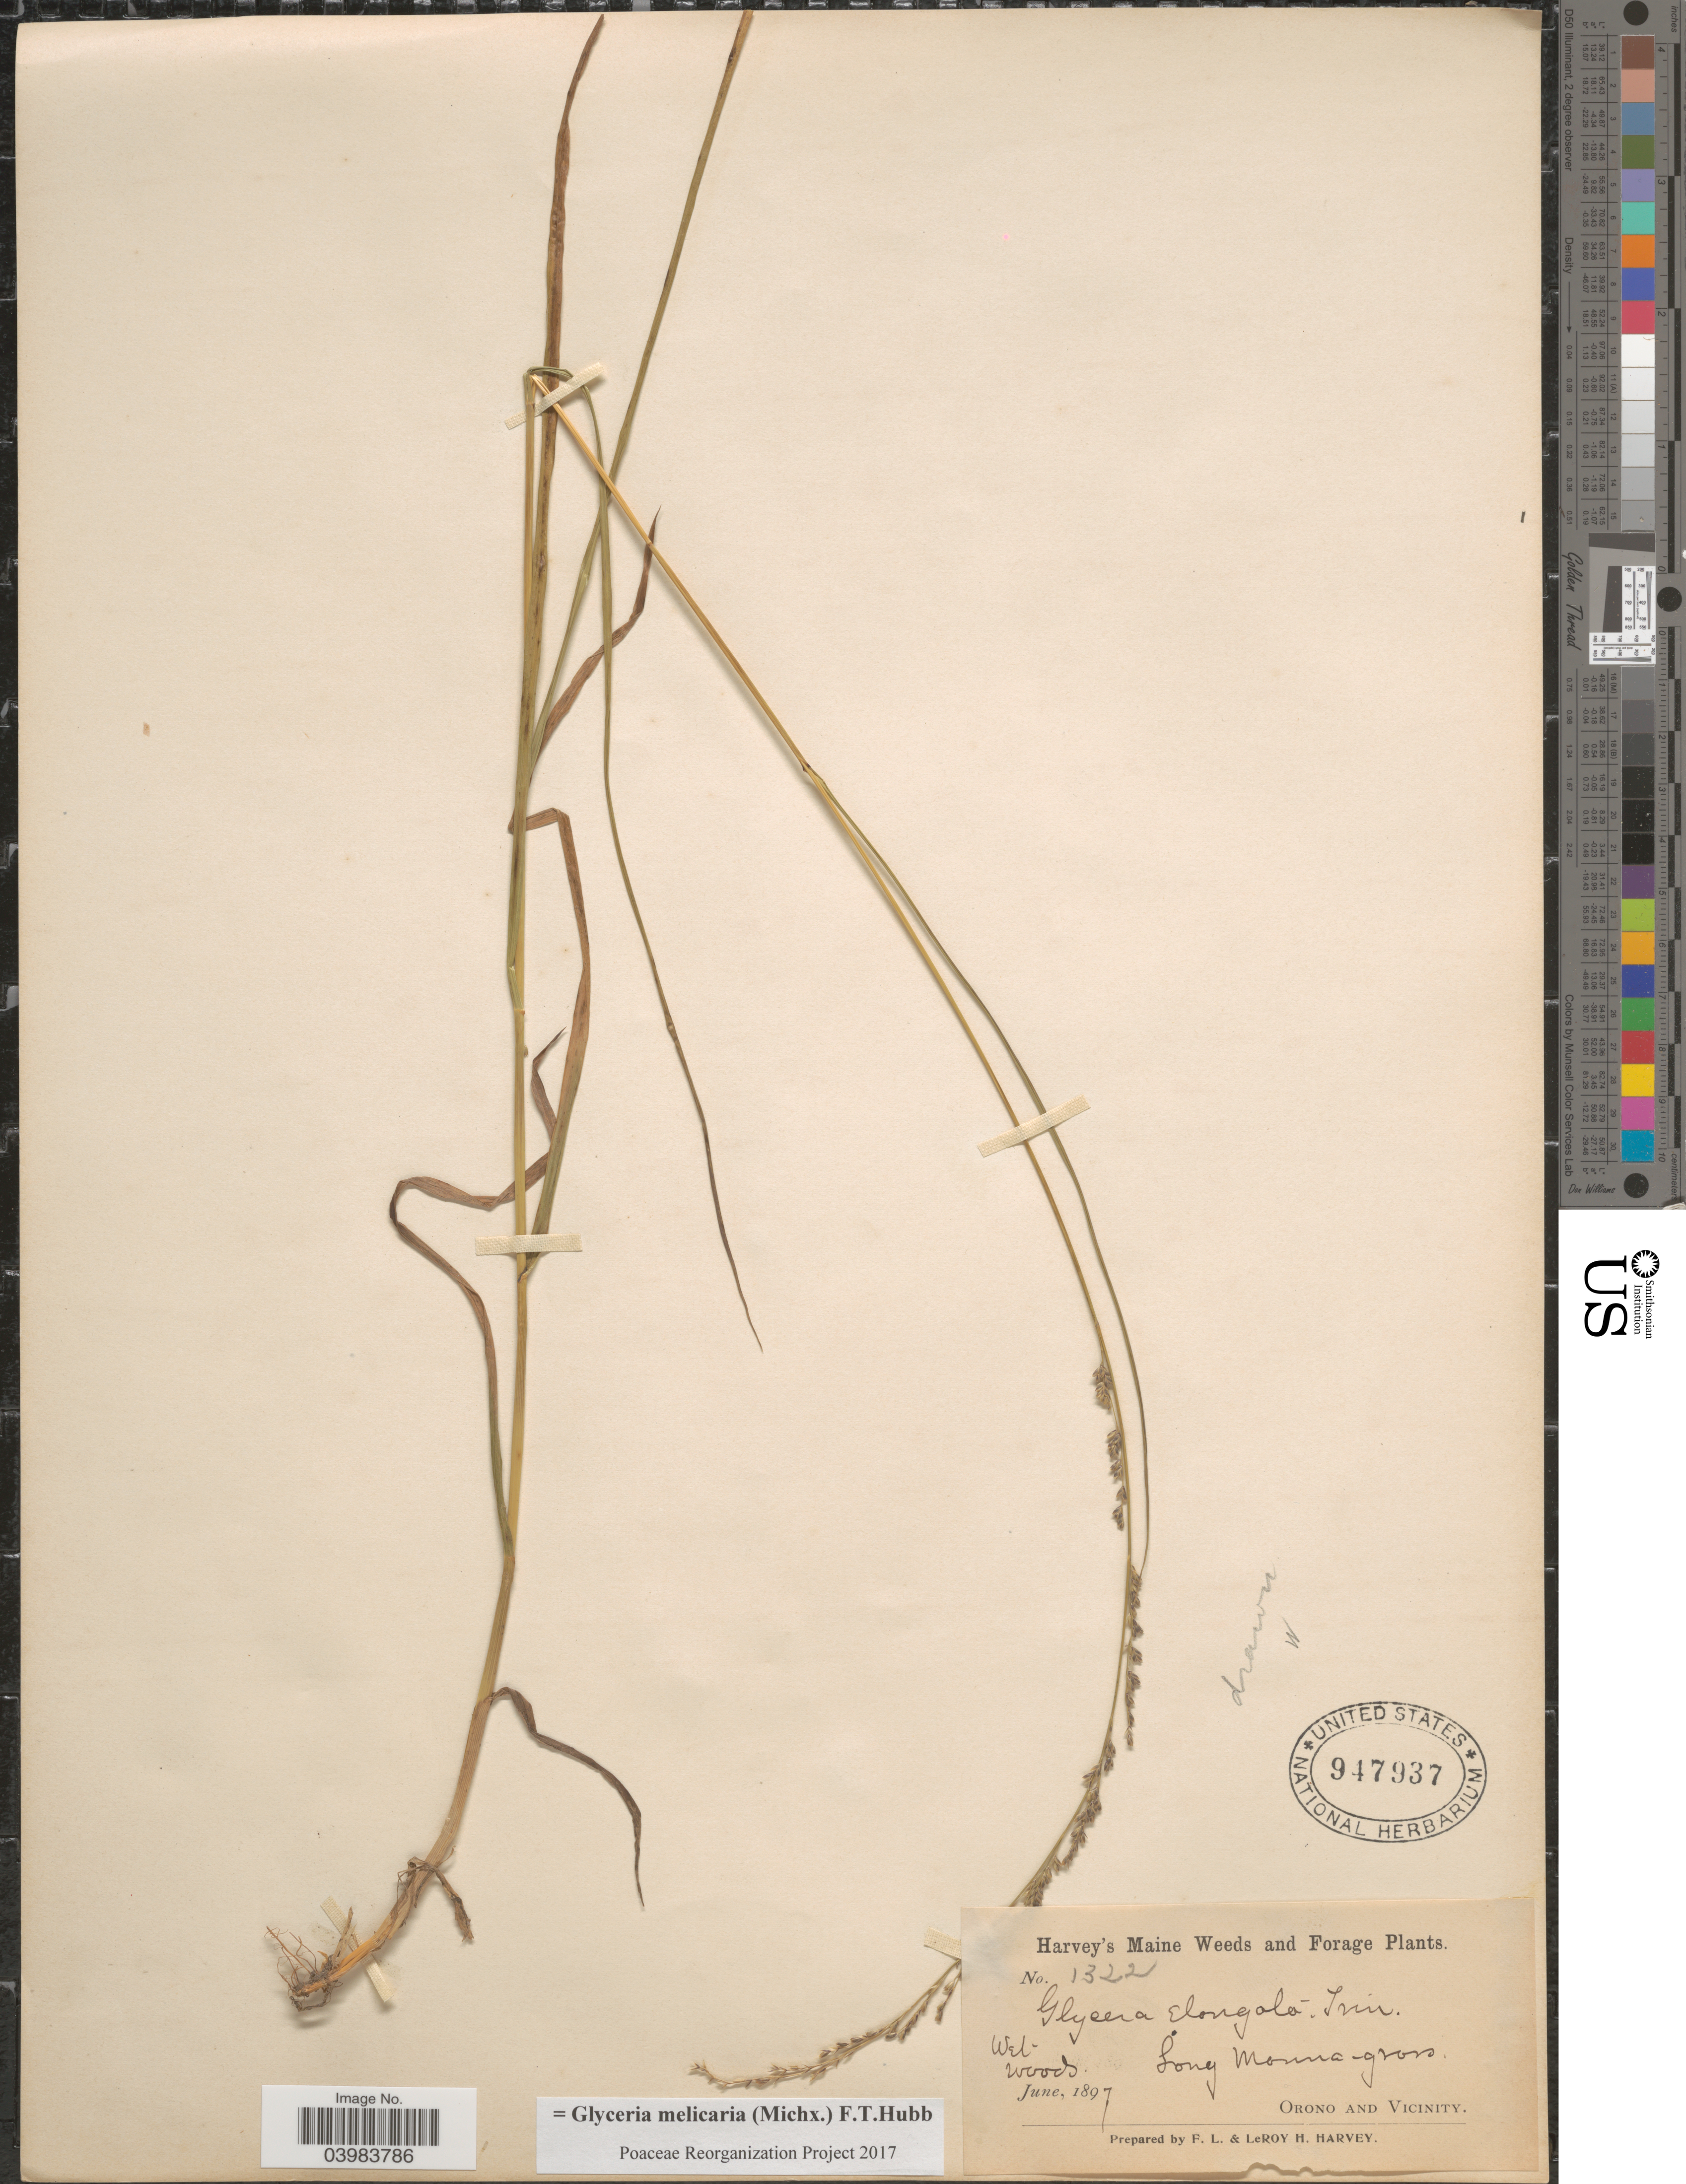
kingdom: Plantae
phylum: Tracheophyta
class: Liliopsida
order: Poales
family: Poaceae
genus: Glyceria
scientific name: Glyceria melicaria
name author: (Michx.) F.T. Hubb.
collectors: F. L. Harvey & L. H. Harvey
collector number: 1322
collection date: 1897-06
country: United States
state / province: Maine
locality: Long Manna-grass. Orono and vicinity.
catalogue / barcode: US 947937